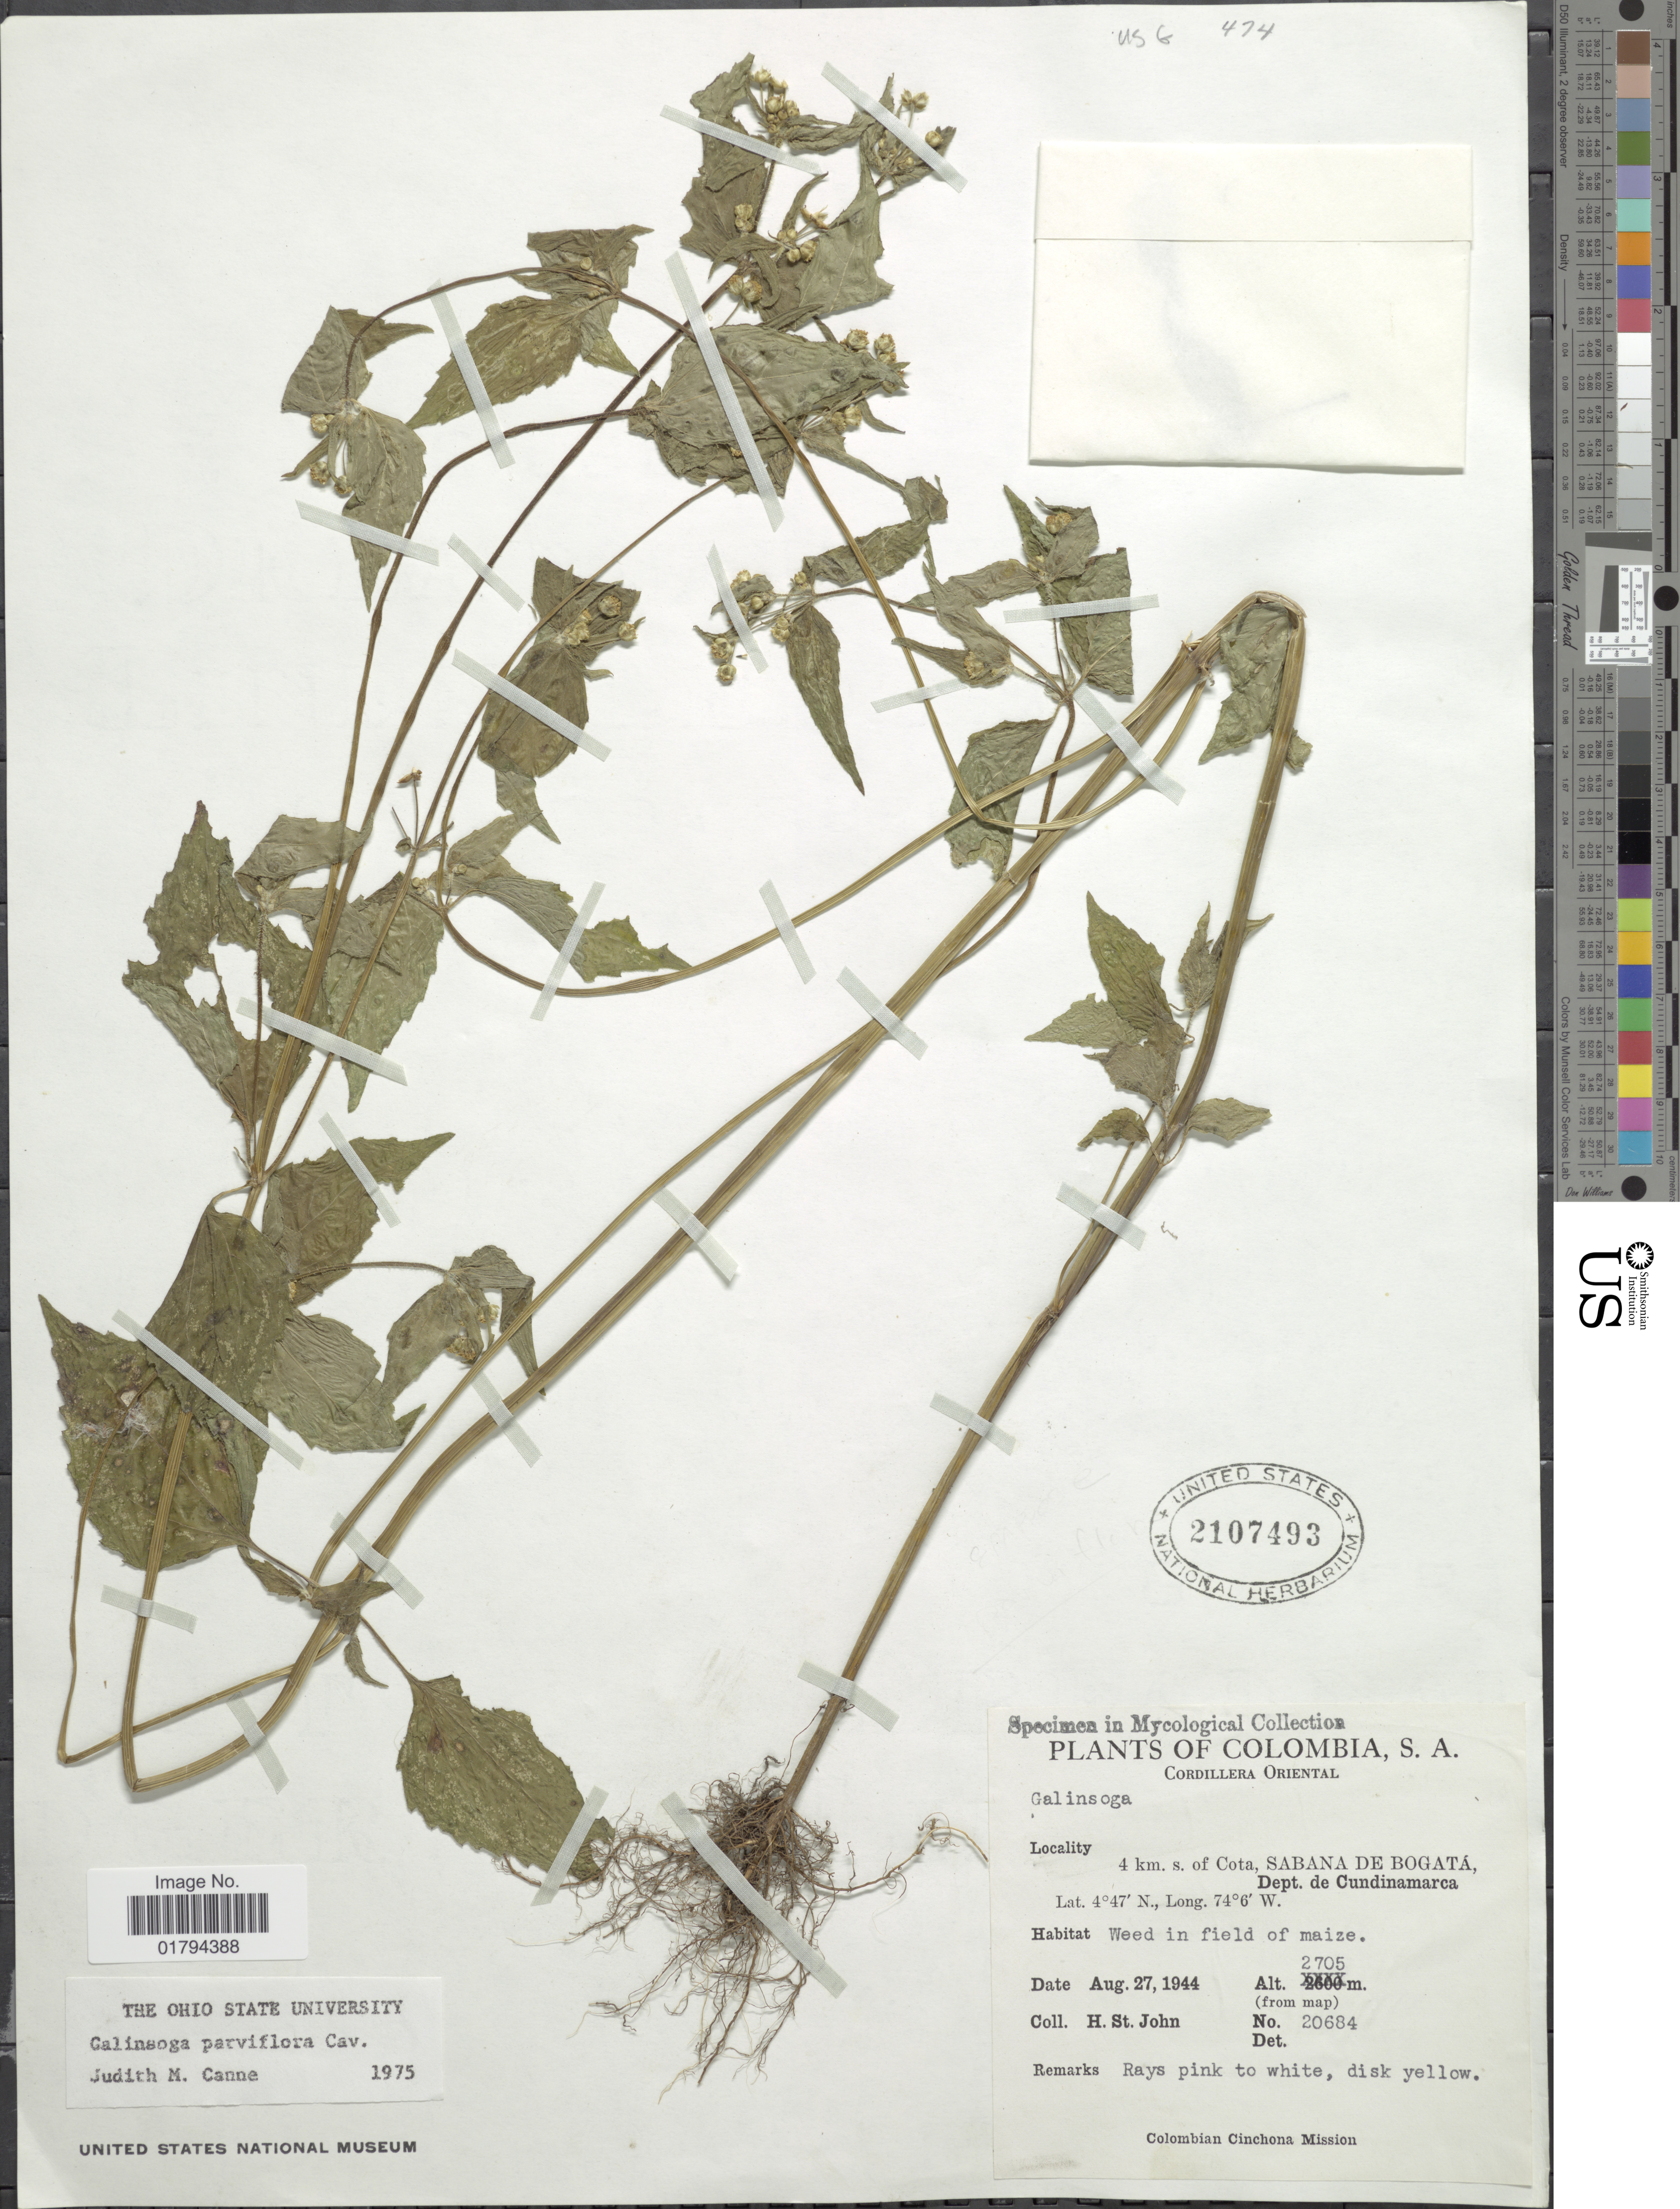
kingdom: Plantae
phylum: Tracheophyta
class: Magnoliopsida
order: Asterales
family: Asteraceae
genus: Galinsoga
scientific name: Galinsoga parviflora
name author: Cav.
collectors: H. St. John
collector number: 20684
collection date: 1944-08-27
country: Colombia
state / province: Cundinamarca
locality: Cordillera Oriental, 4 km. s. of Cota, Sabana de Bogota, weed in field of maize.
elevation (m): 2705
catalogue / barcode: US 2107493